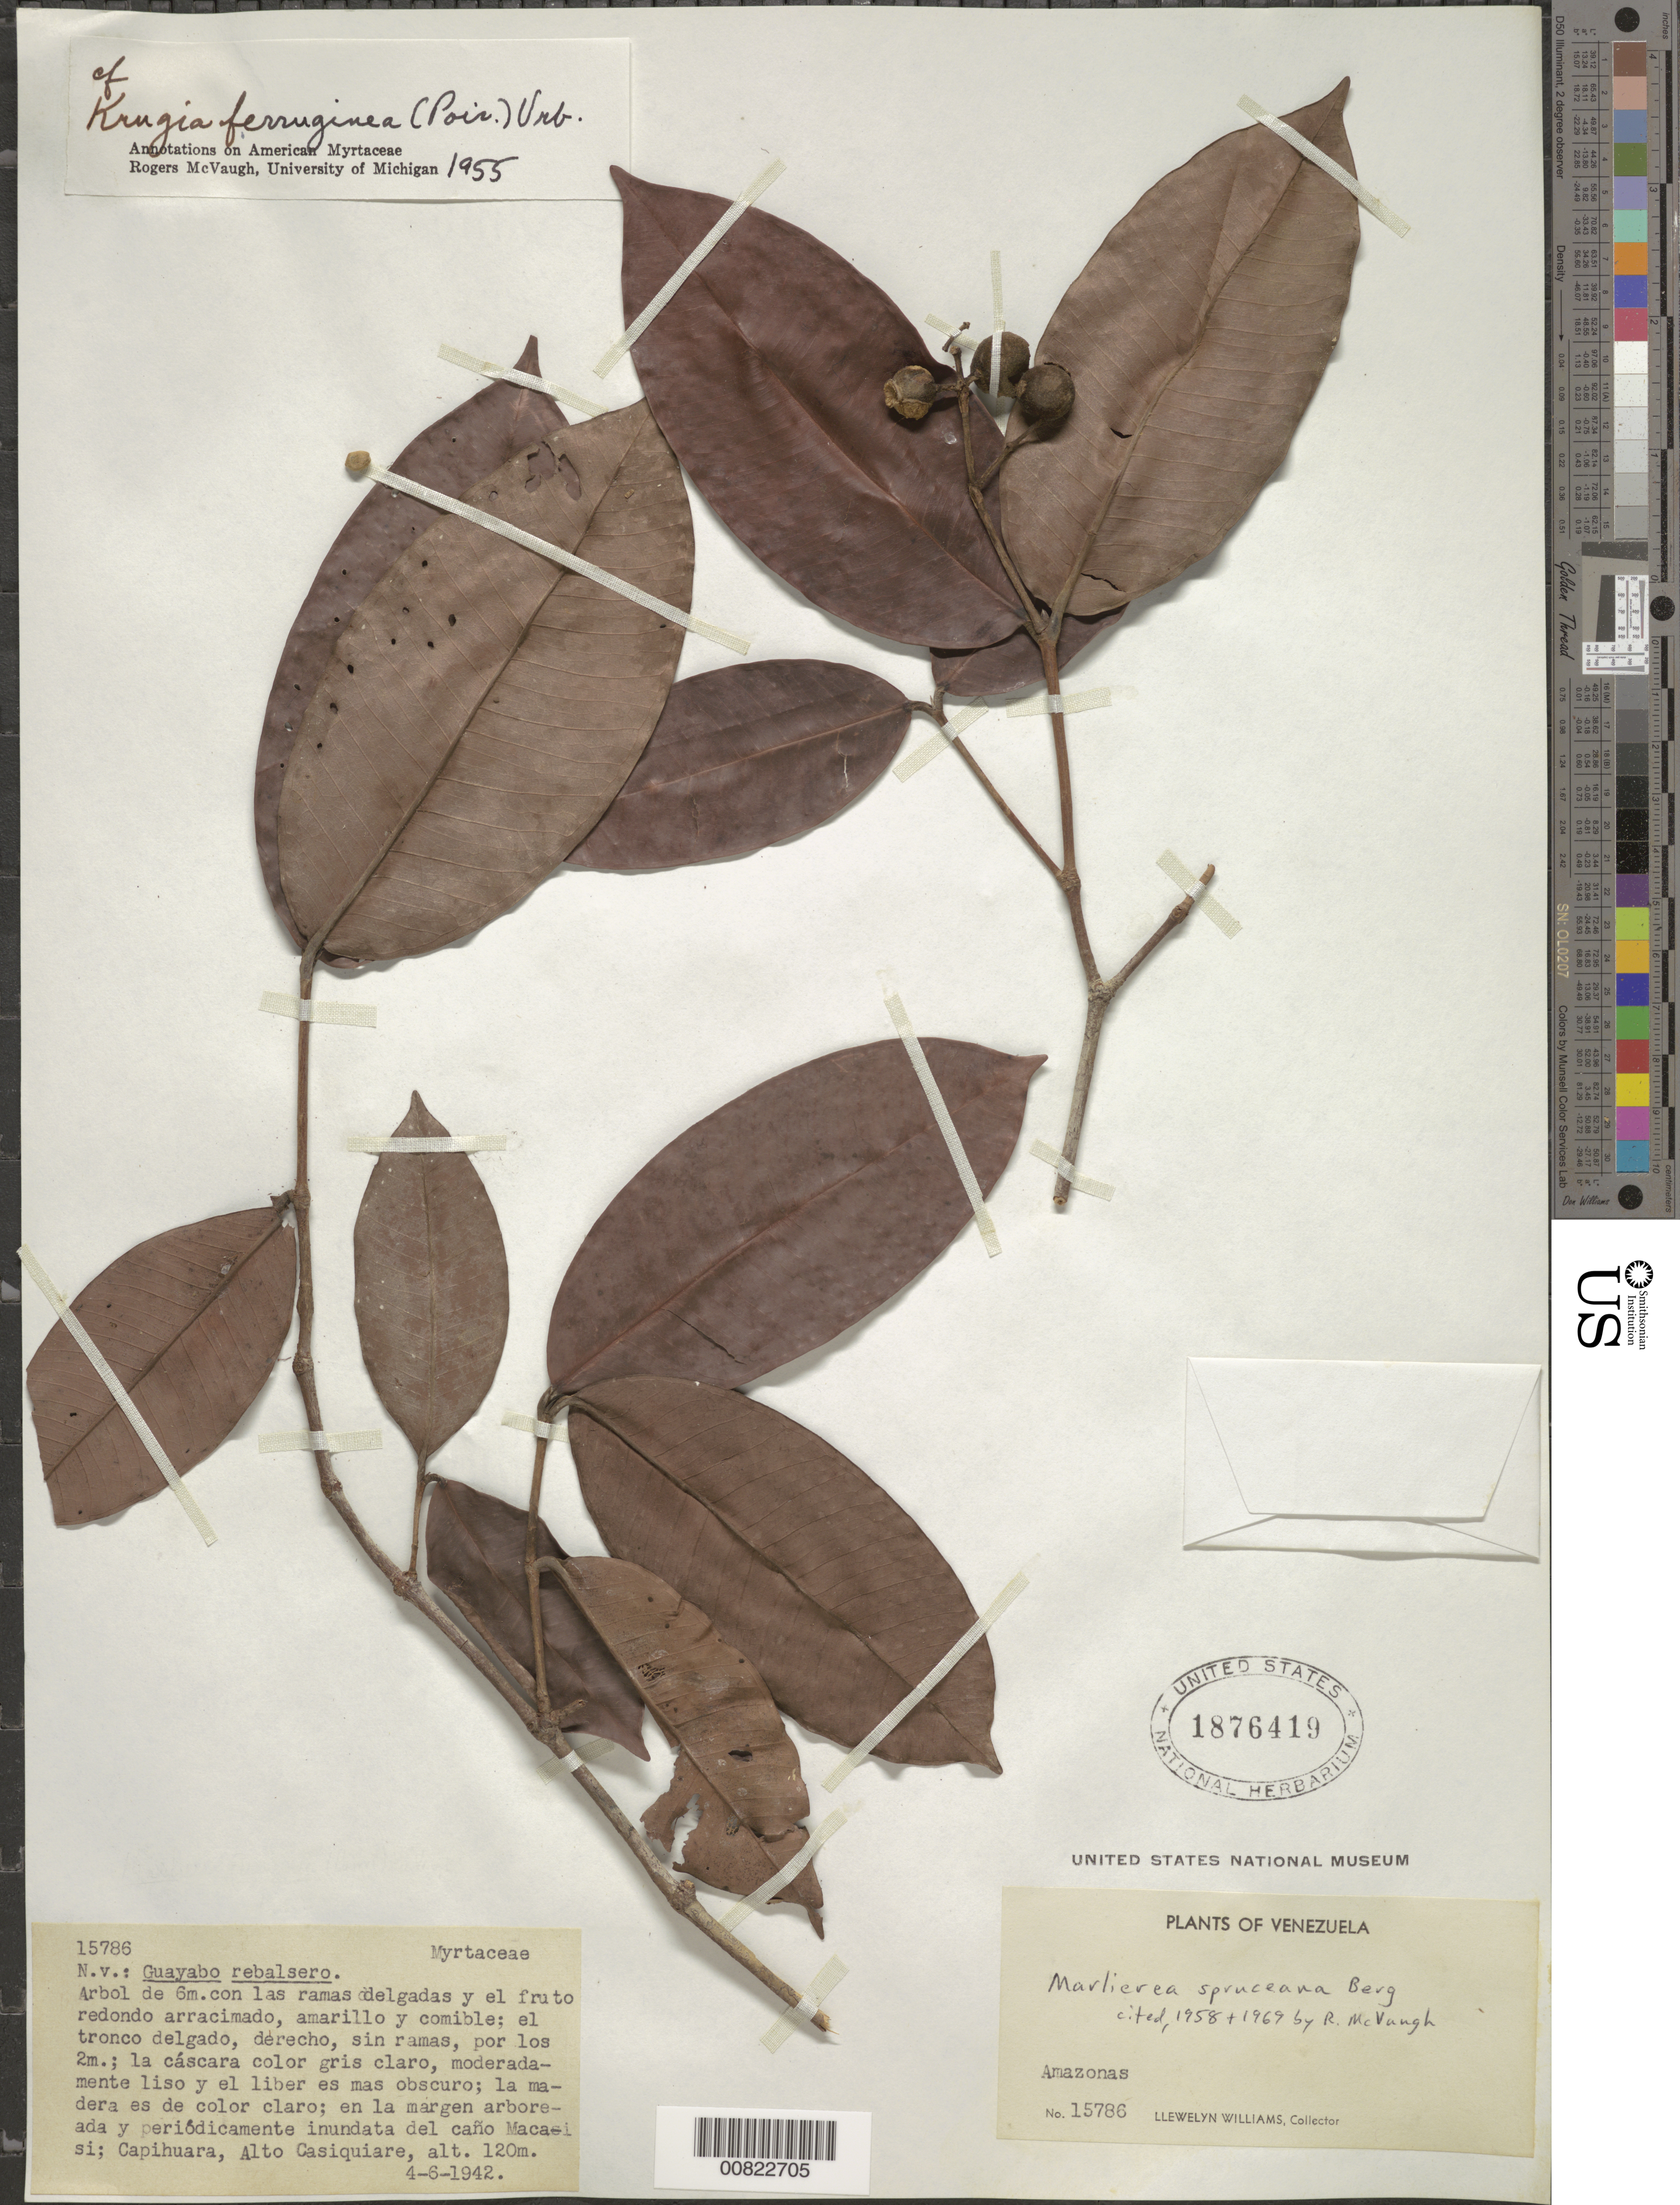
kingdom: Plantae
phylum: Tracheophyta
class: Magnoliopsida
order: Myrtales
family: Myrtaceae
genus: Myrcia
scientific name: Myrcia uaupensis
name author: (O. Berg) Gaem & E. Lucas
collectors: Ll. Williams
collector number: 15786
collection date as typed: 4-Jun-42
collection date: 1942-06-04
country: Venezuela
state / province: Amazonas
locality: Caño Macasí, Capihuara, Alto Casiquiare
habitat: Margen arboreada y periodicamente inundata del caño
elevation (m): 120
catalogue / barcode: US 1876419